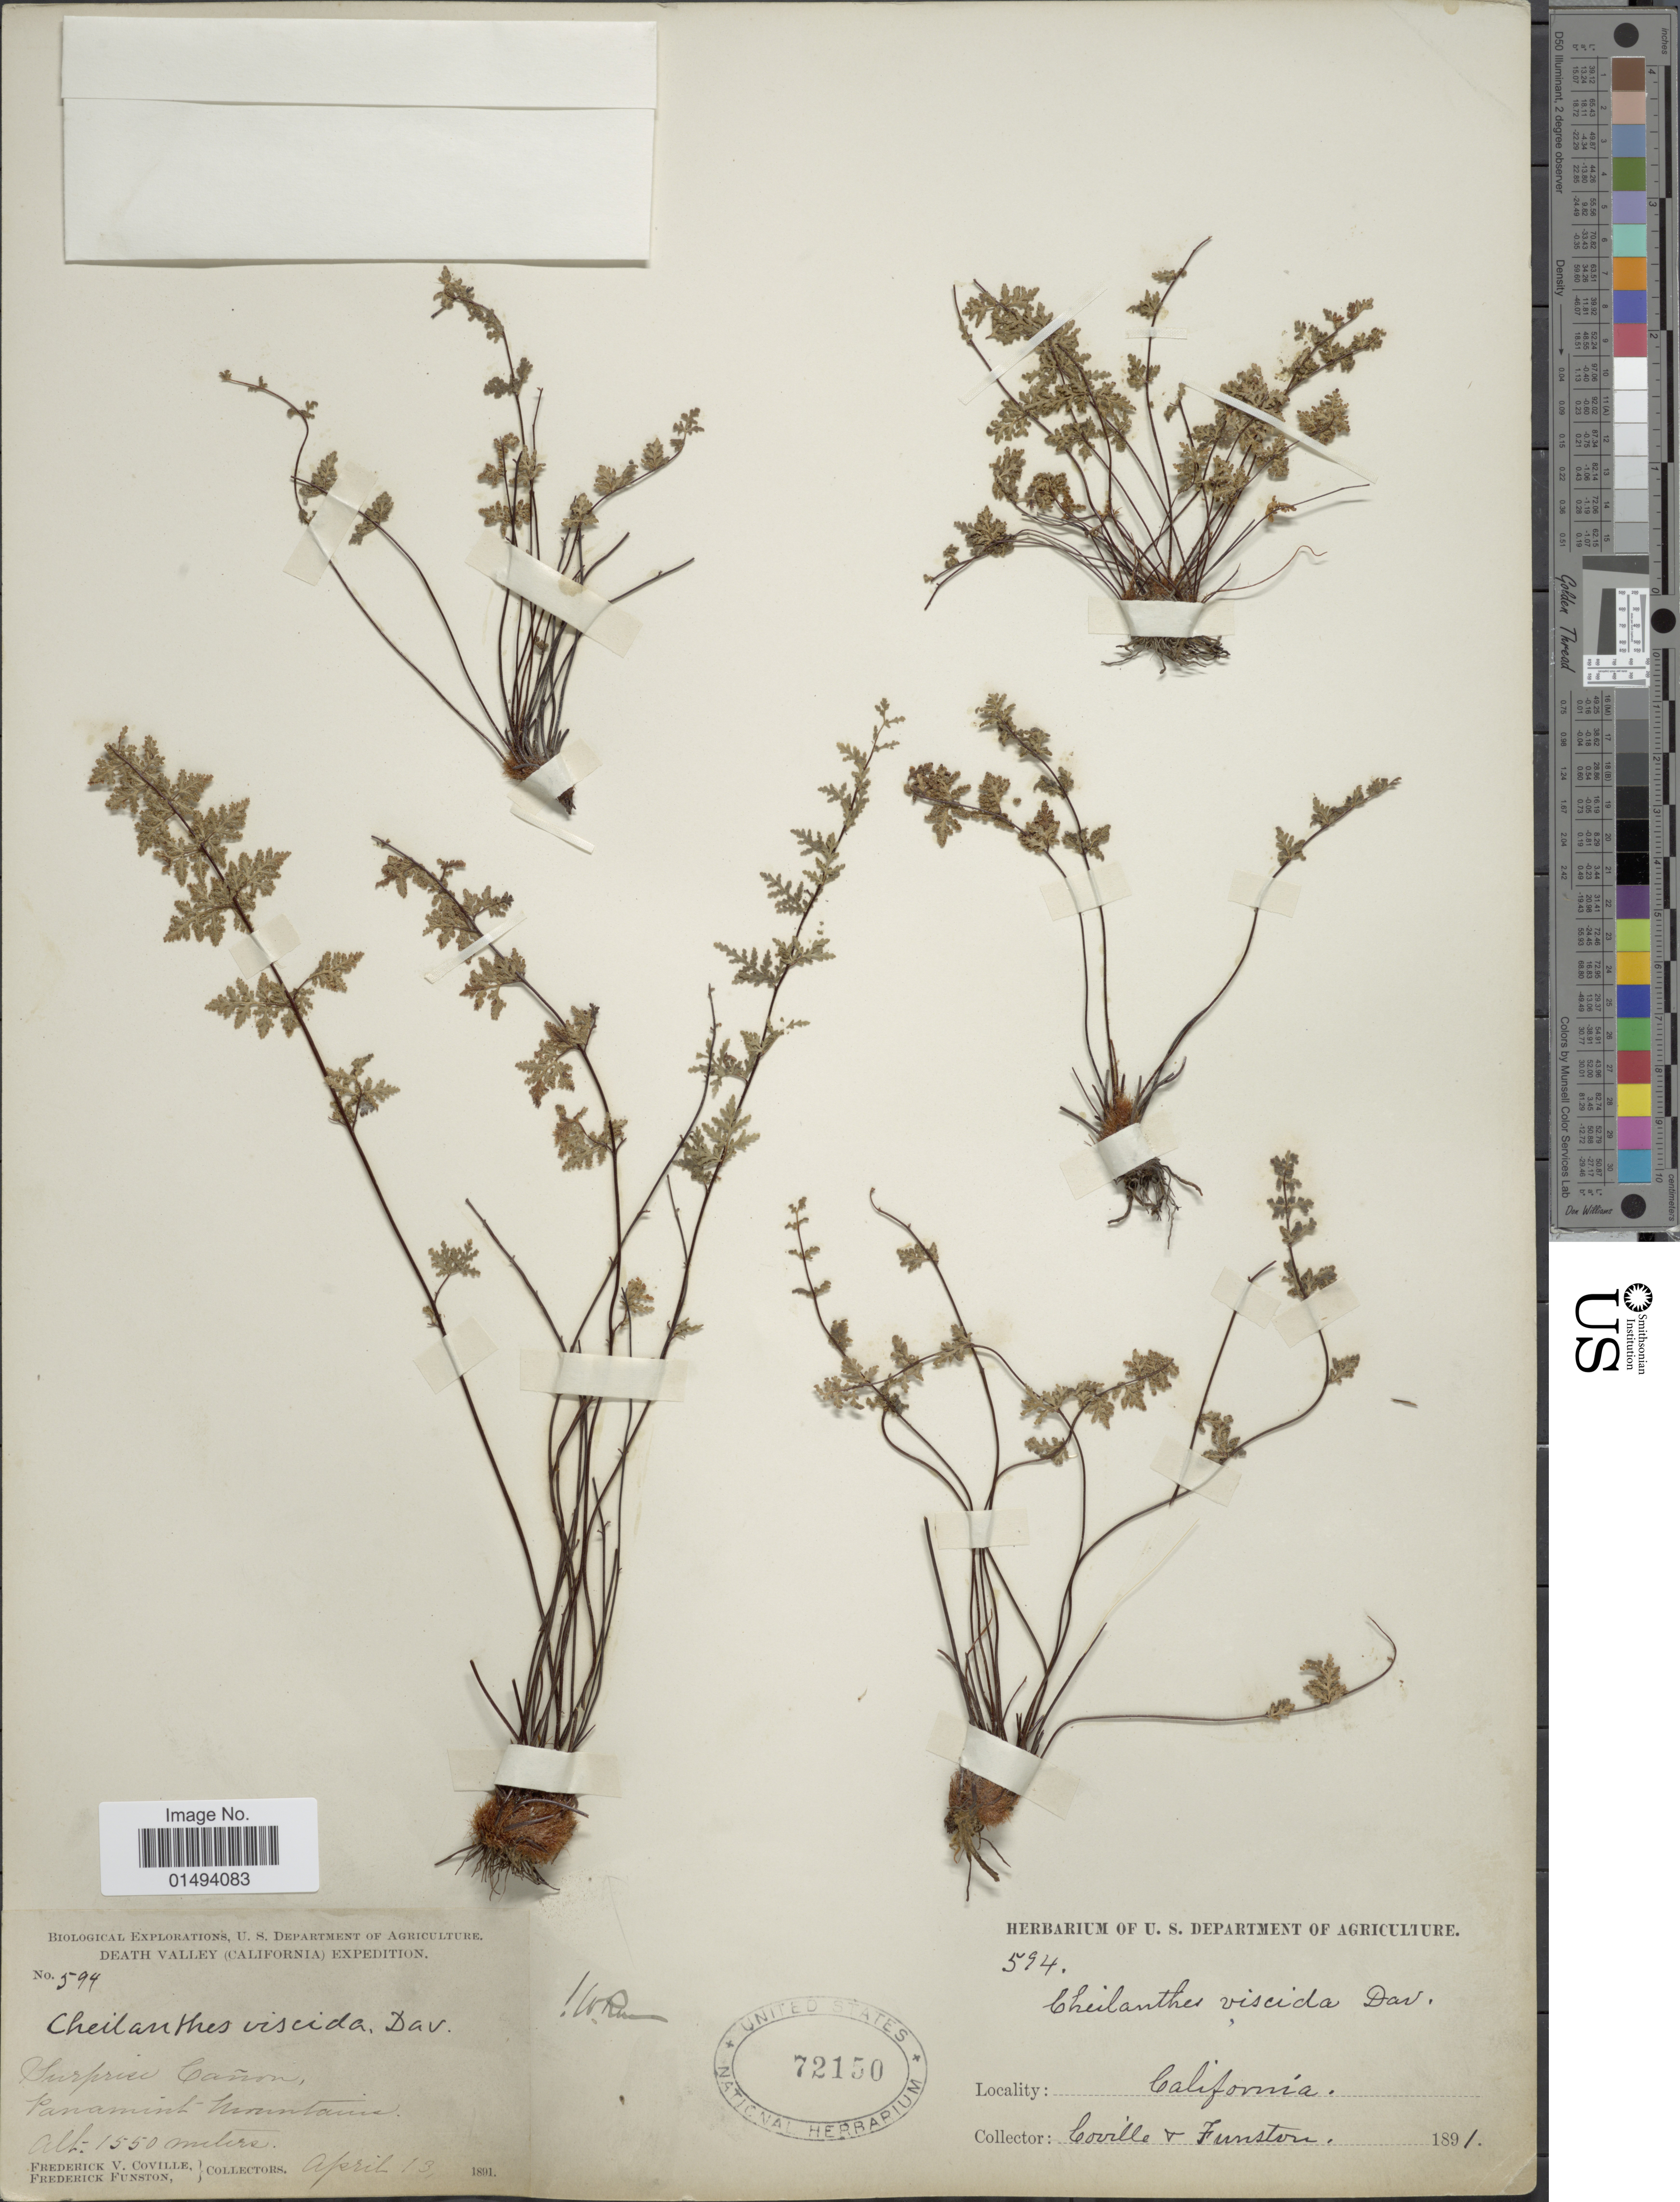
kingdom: Plantae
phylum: Tracheophyta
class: Polypodiopsida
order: Polypodiales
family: Pteridaceae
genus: Myriopteris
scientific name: Myriopteris viscida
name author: (Davenp.) Grusz & Windham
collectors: F. V. Coville & F. Funston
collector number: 594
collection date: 1891-04-13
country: United States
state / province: California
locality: Panamint Mountains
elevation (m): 1550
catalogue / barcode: US 72150